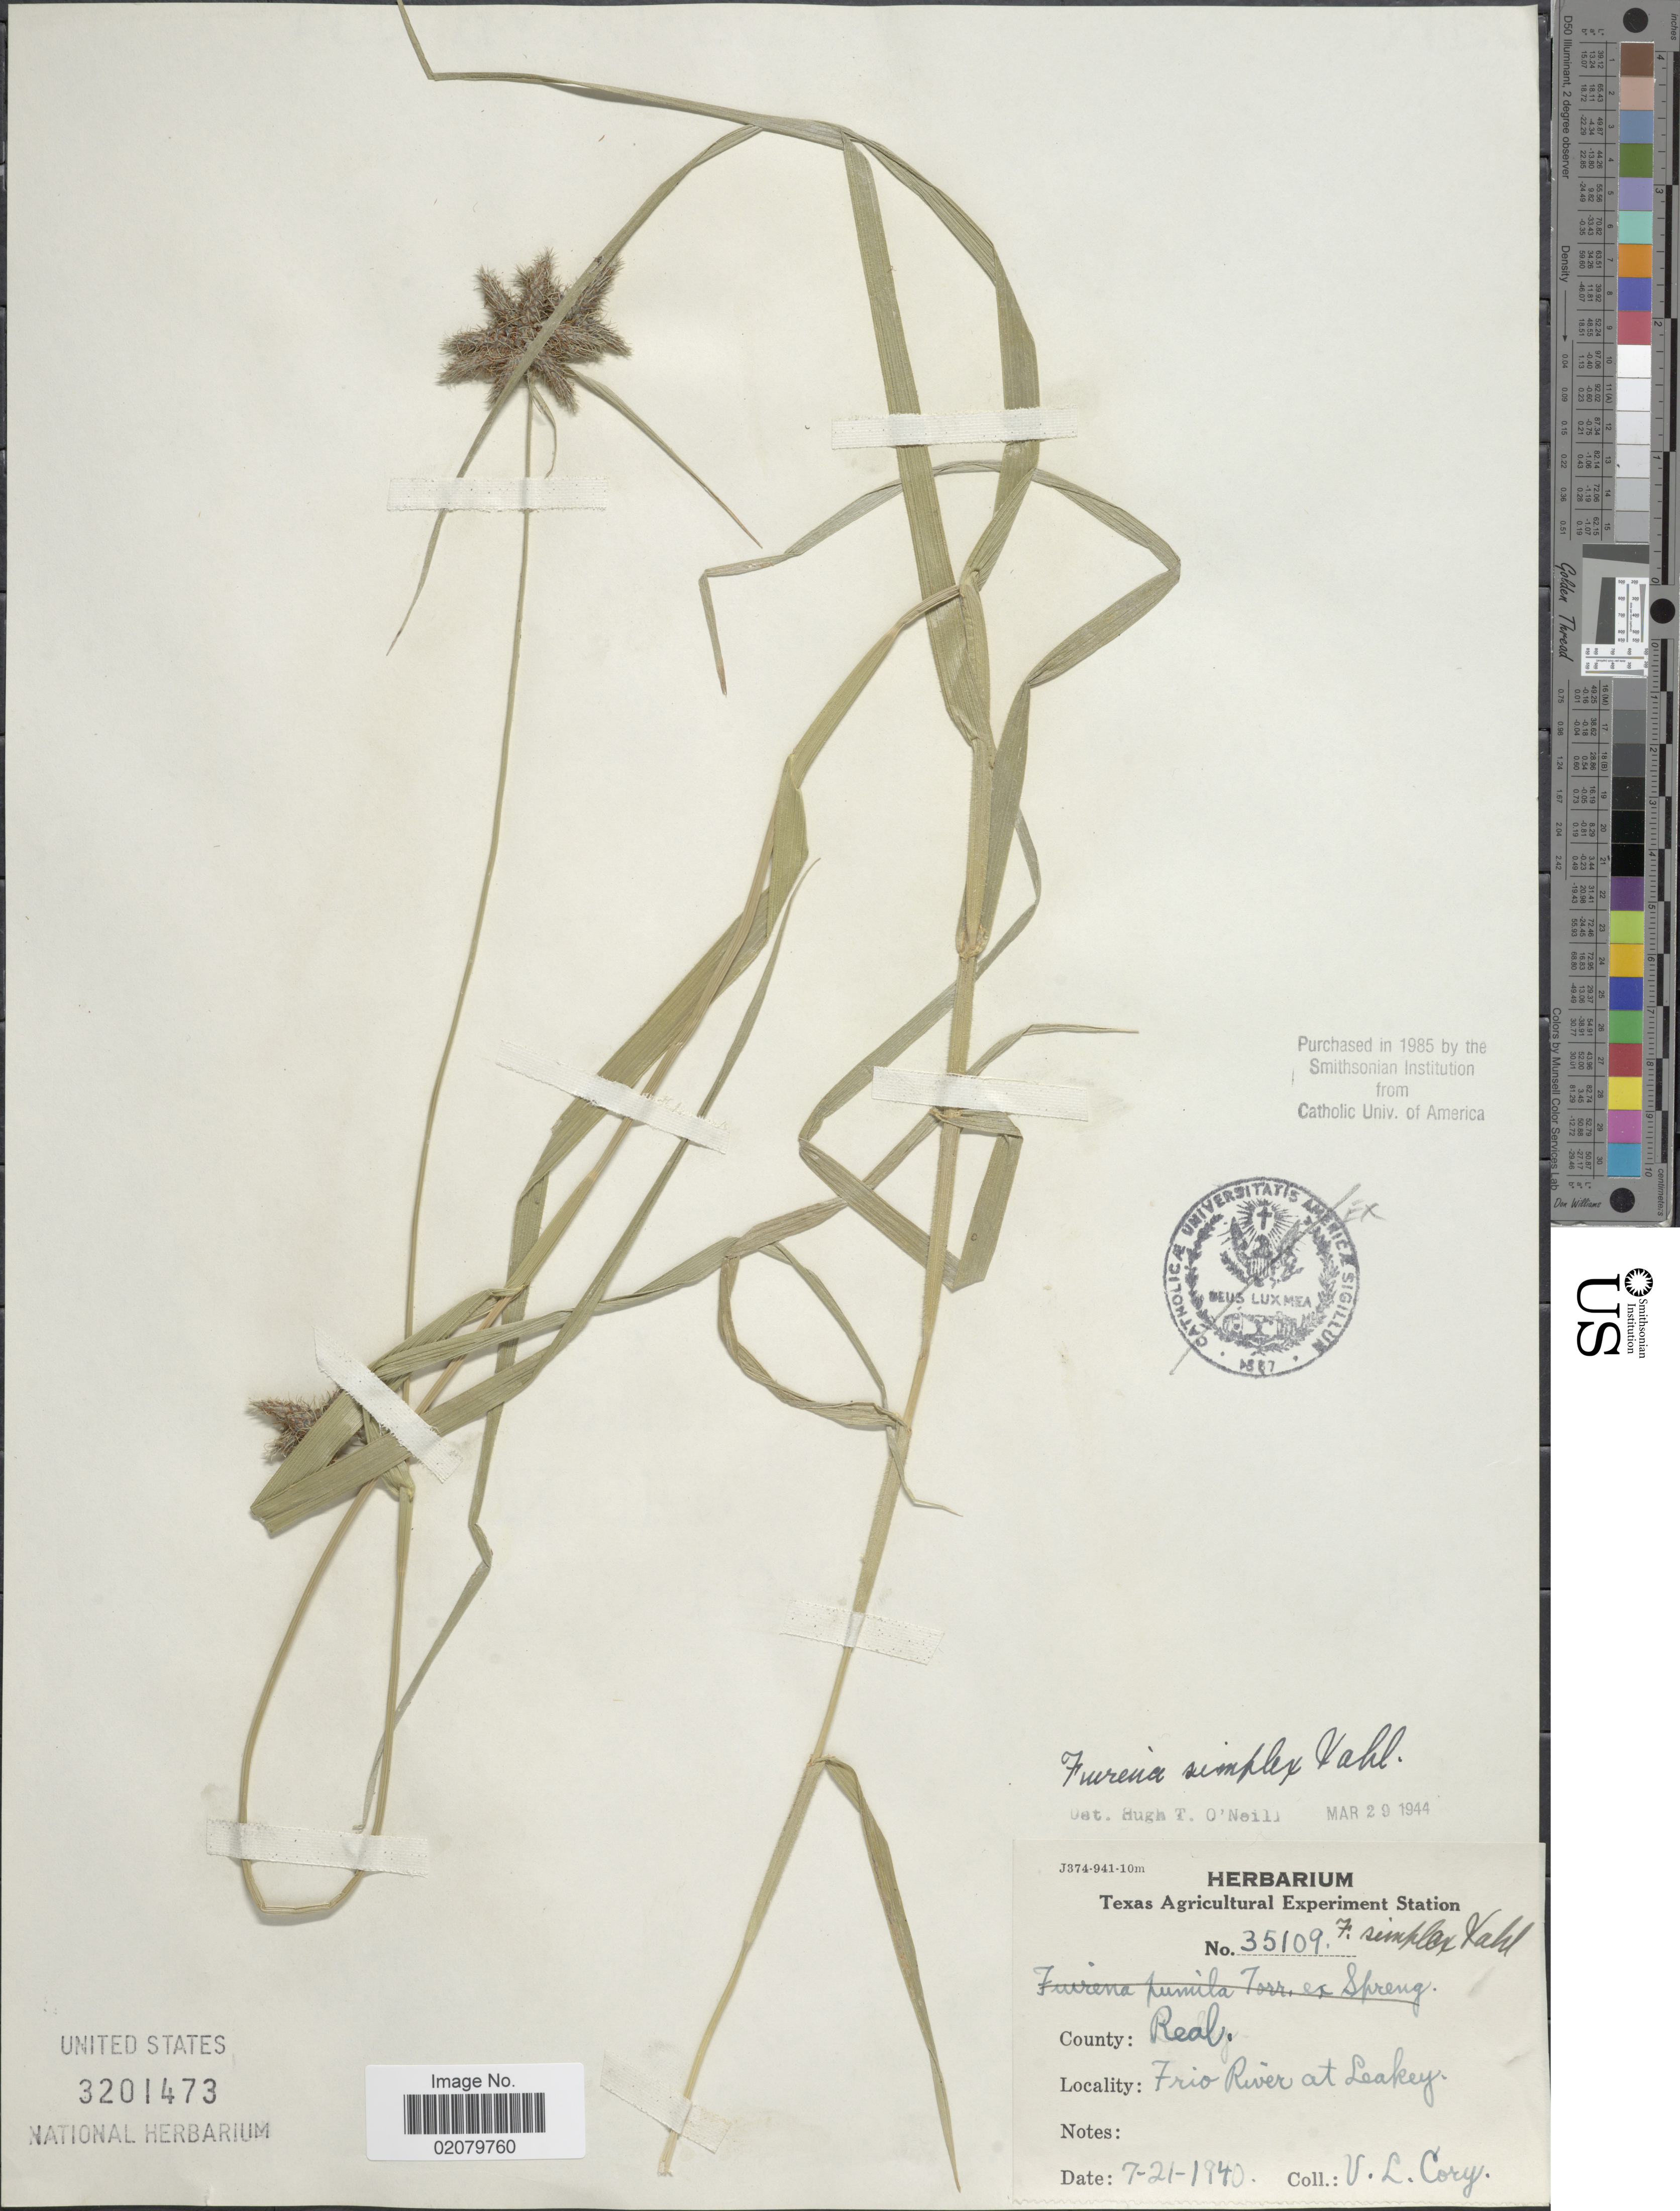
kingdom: Plantae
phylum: Tracheophyta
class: Liliopsida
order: Poales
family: Cyperaceae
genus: Fuirena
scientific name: Fuirena simplex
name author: Vahl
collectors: V. Cory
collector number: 35109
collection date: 1940-07-21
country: United States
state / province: Texas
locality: County Real, Frio River at Leakey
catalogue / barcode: US 3201473